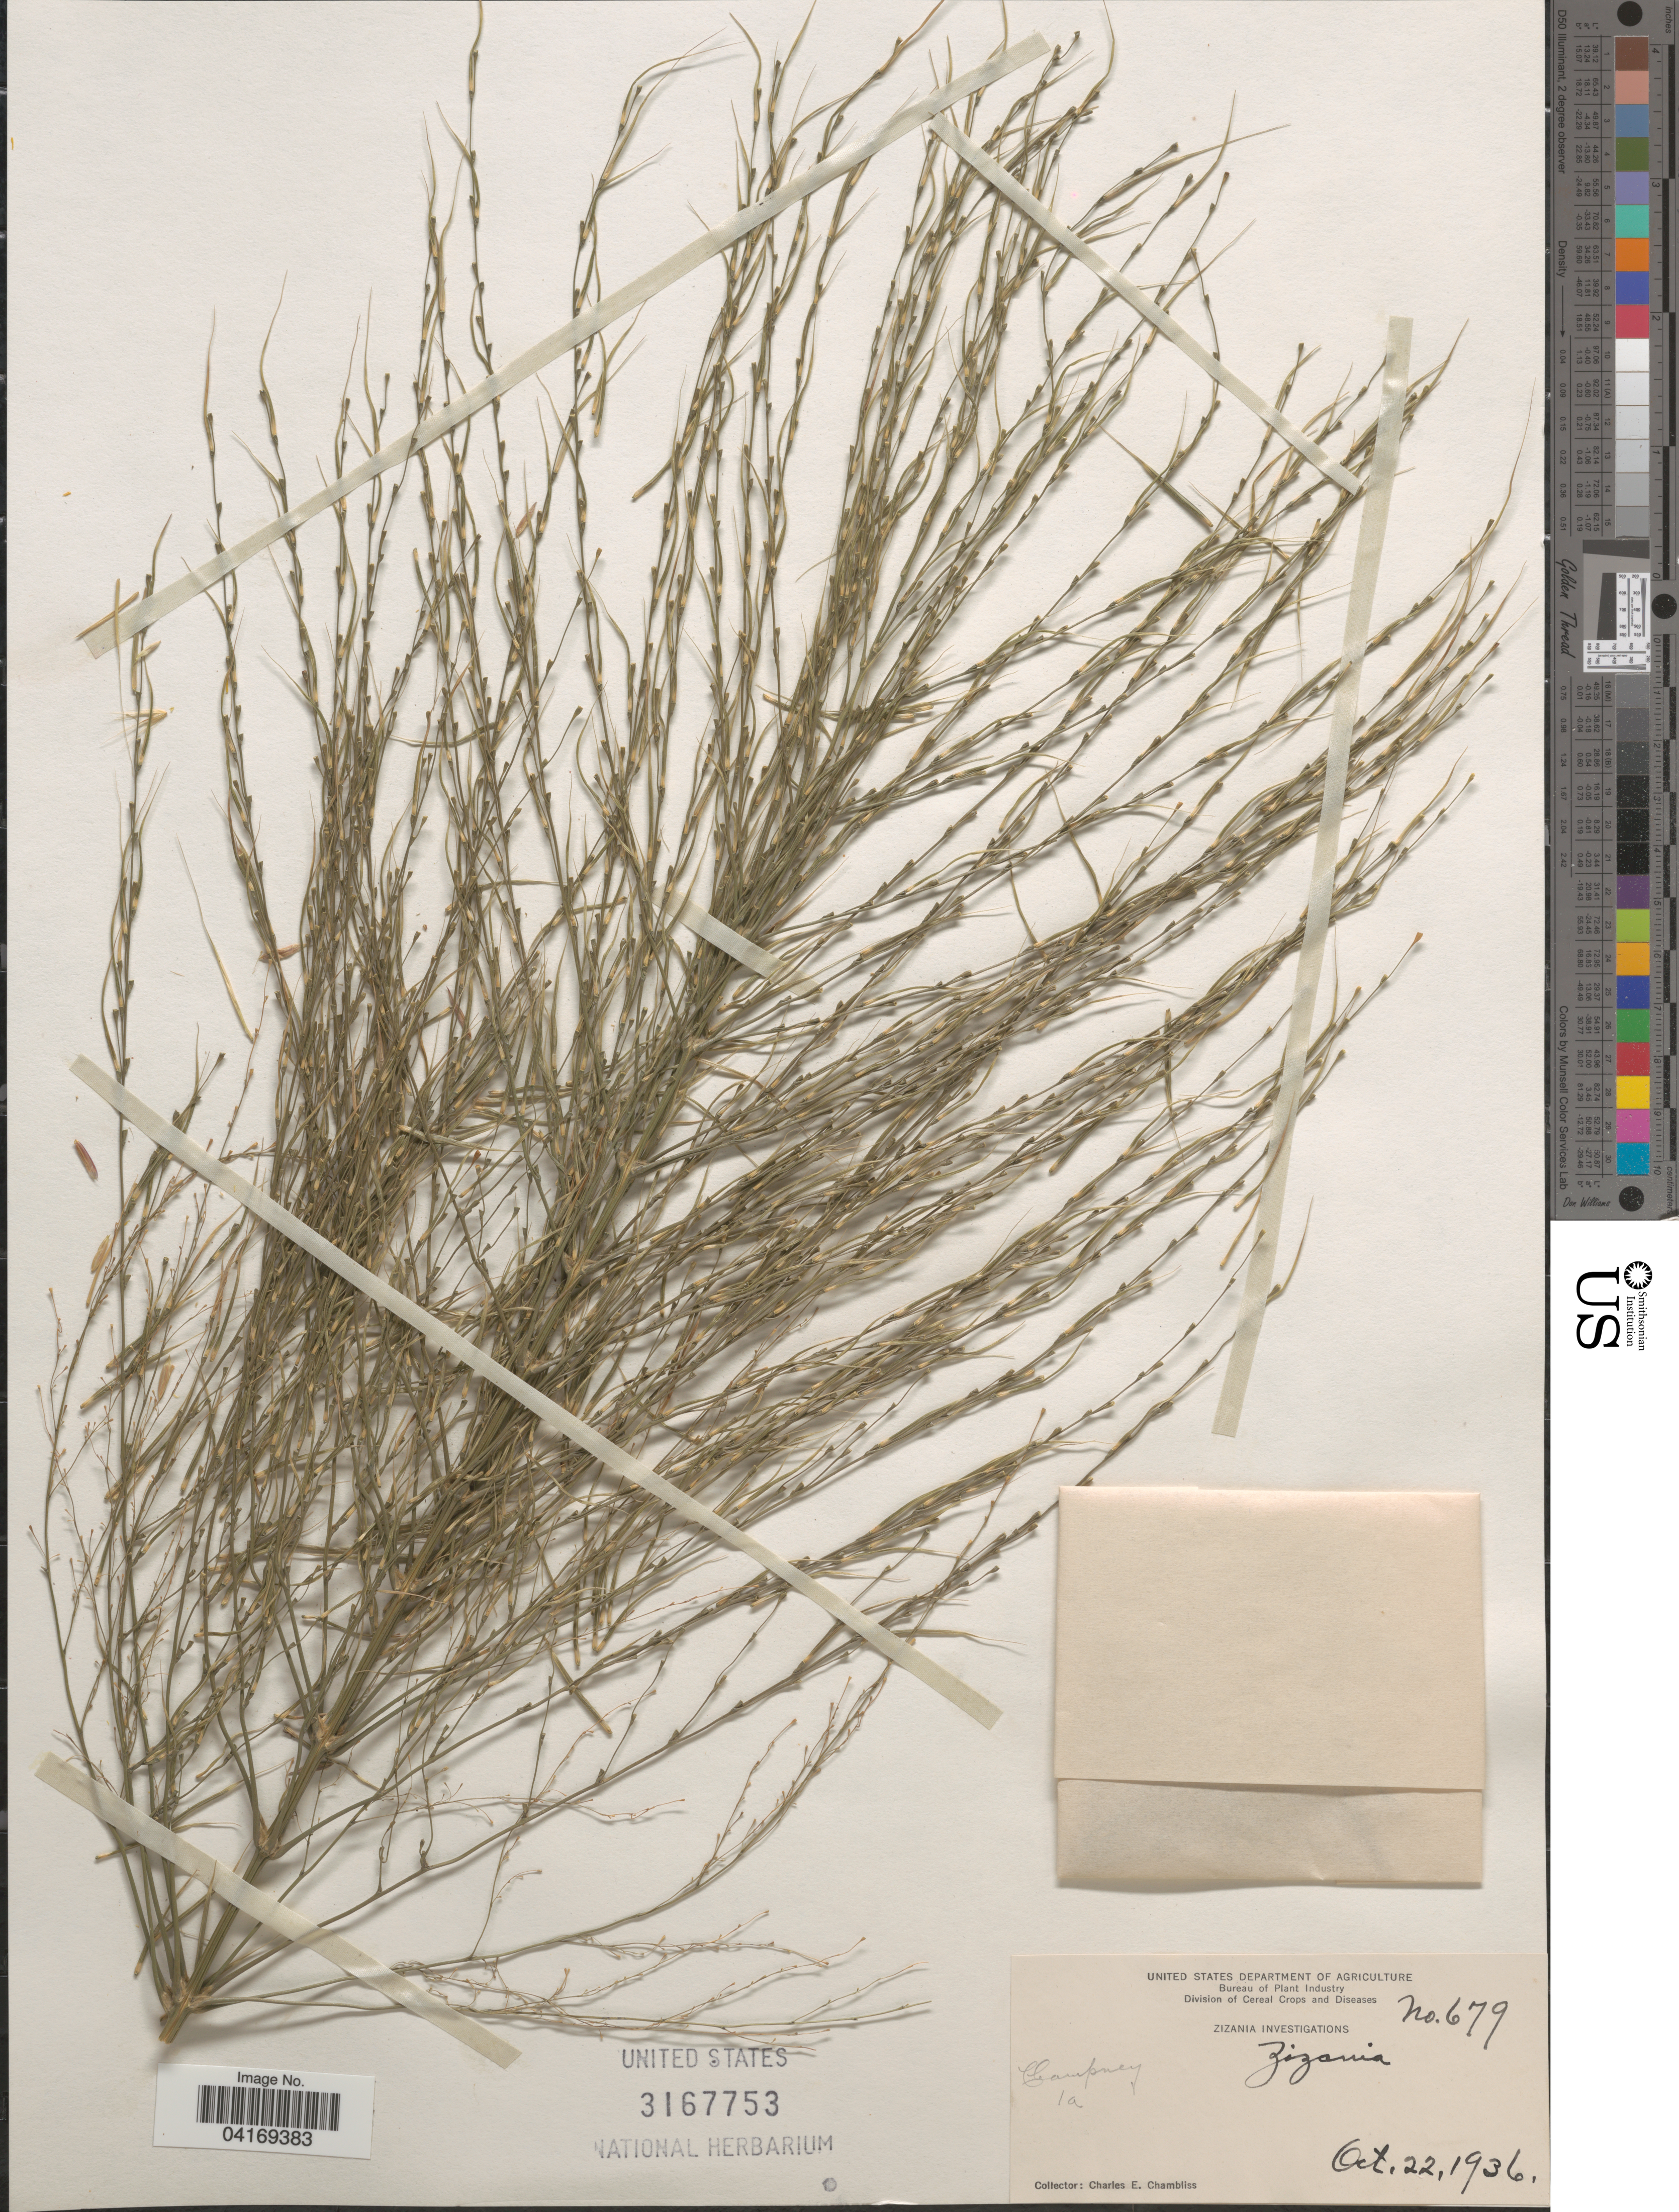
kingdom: Plantae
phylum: Tracheophyta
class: Liliopsida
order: Poales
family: Poaceae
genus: Zizania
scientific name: Zizania sp.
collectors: C. Chambliss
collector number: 679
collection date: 1936-10-22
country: United States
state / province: Georgia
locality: Champney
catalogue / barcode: US 3167753